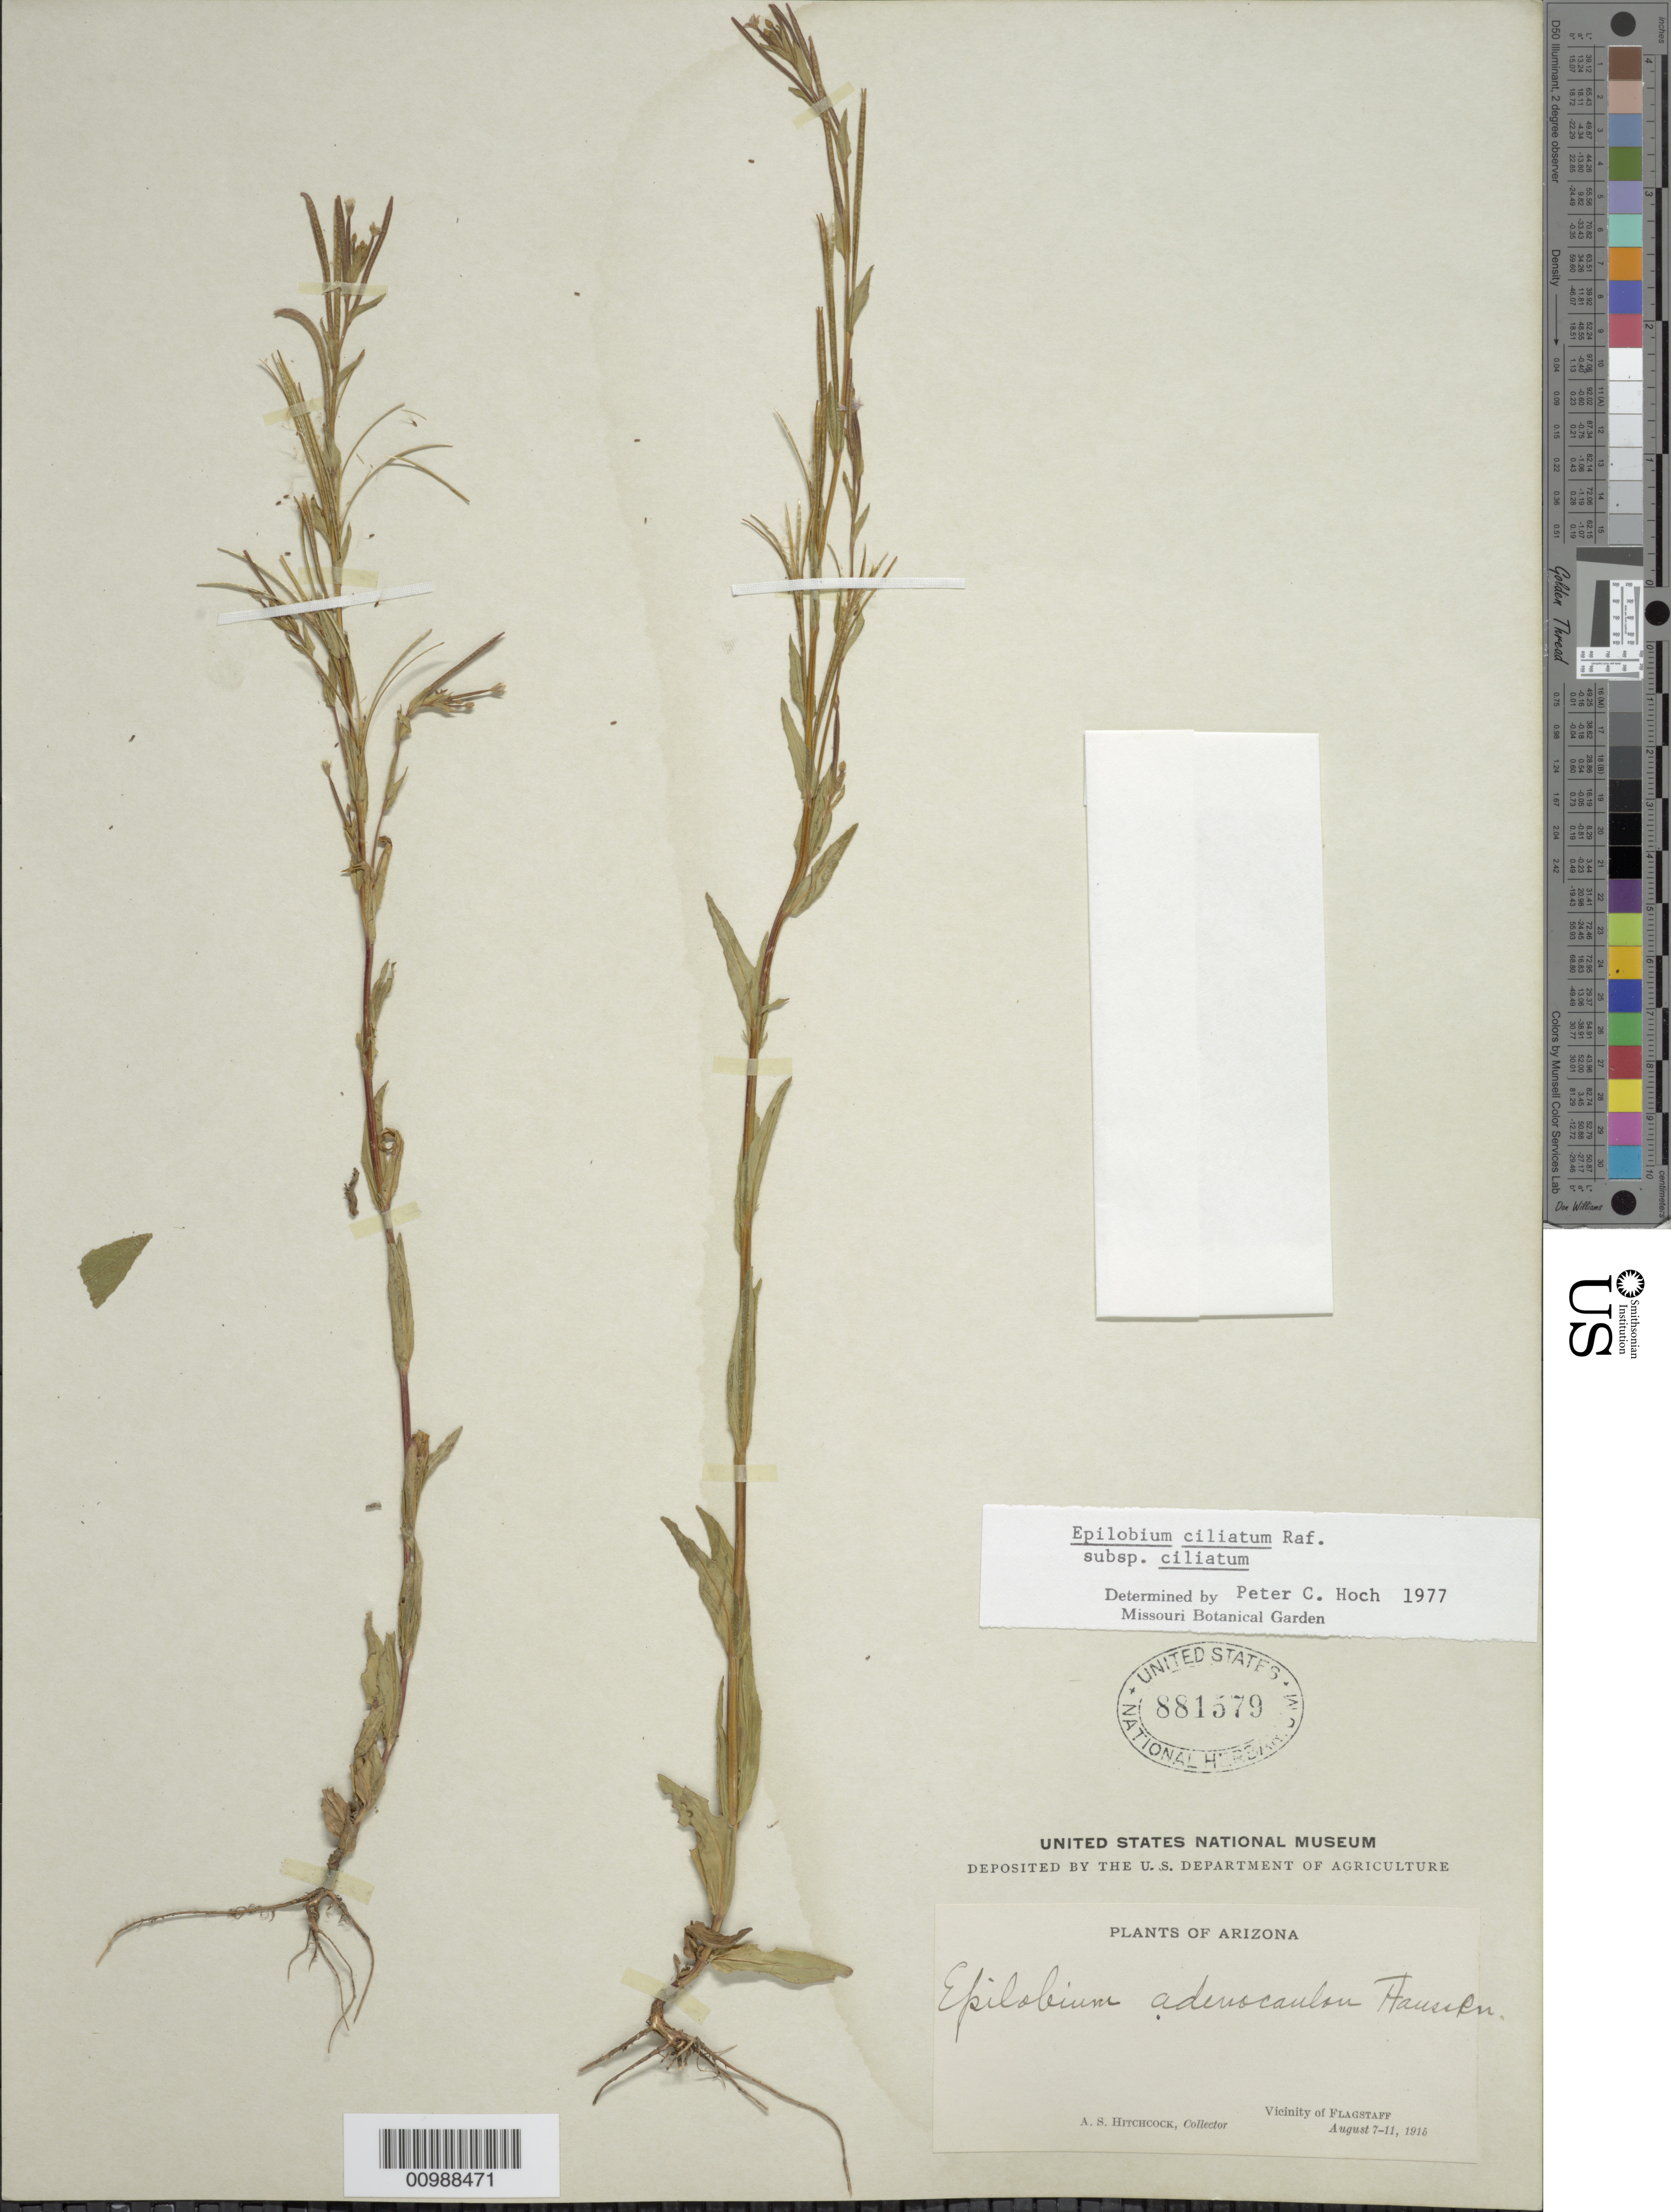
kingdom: Plantae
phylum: Tracheophyta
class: Magnoliopsida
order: Myrtales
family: Onagraceae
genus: Epilobium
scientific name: Epilobium ciliatum subsp. ciliatum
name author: Raf.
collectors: A. S. Hitchcock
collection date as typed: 07 Aug 1915 to 11 Aug 1915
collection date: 1915-08-07/1915-08-11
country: United States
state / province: Arizona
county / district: Coconino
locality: Vicinity of Flagstaff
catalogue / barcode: US 881579